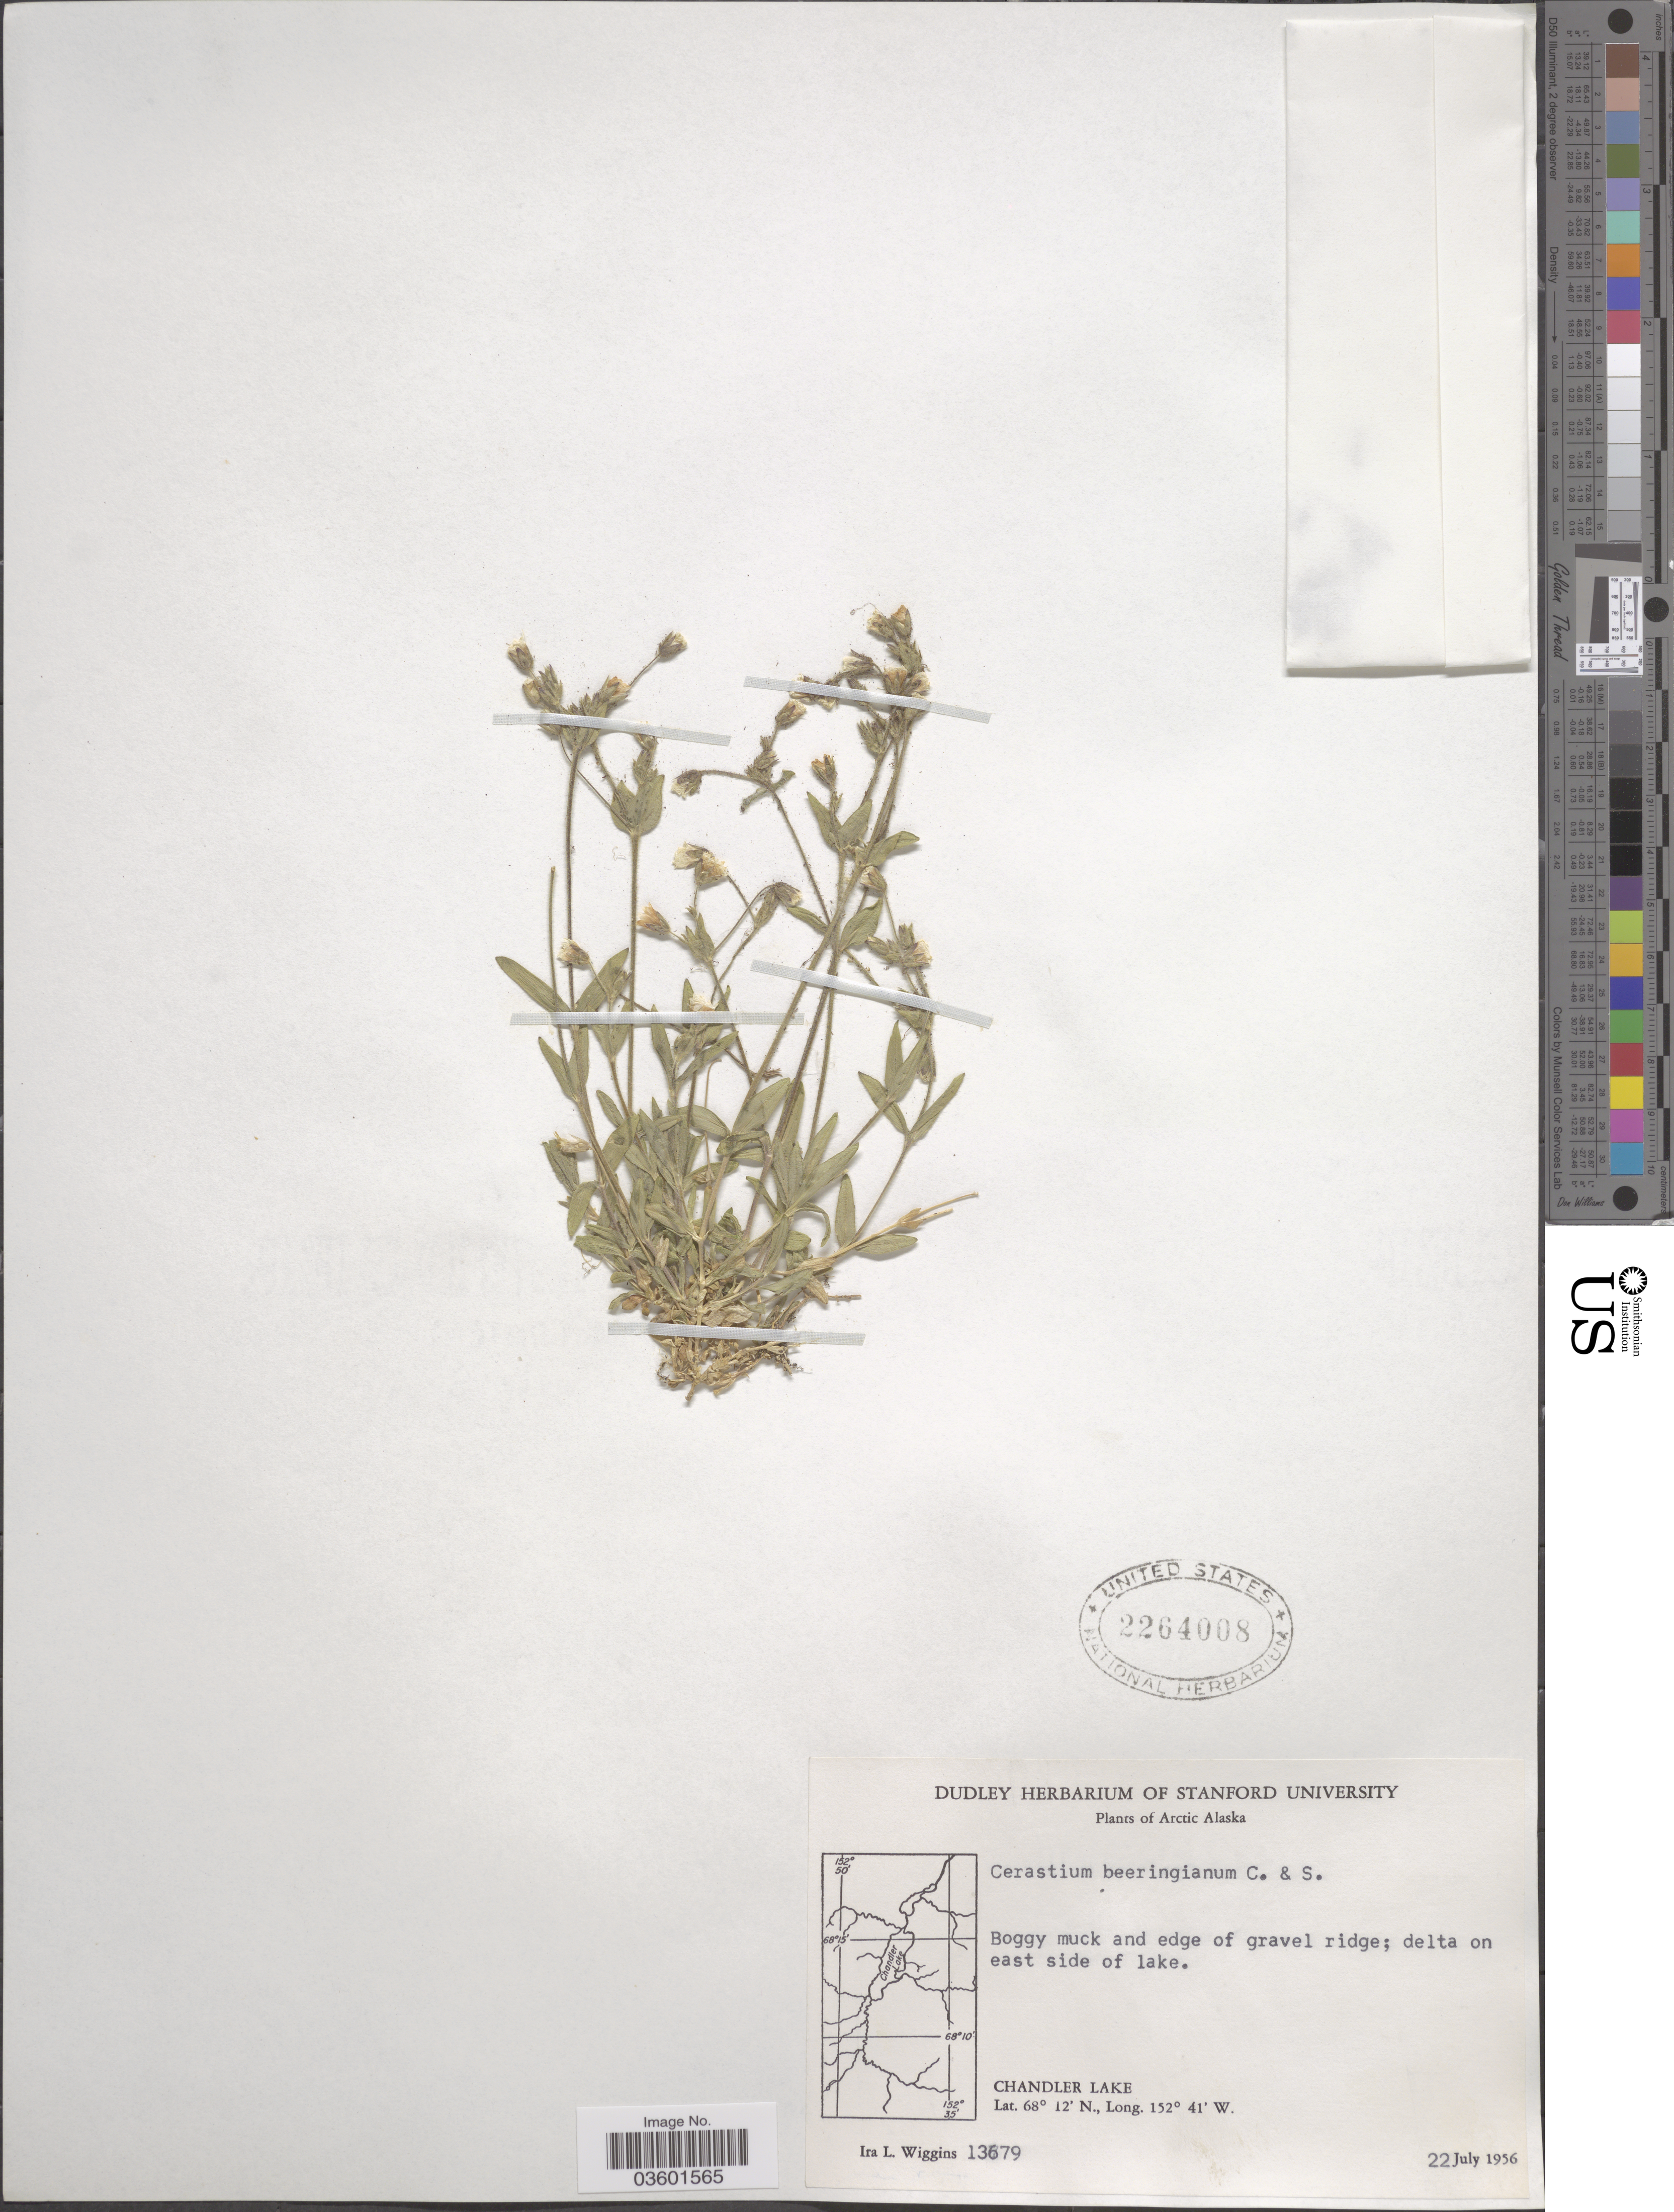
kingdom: Plantae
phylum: Tracheophyta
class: Magnoliopsida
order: Caryophyllales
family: Caryophyllaceae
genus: Cerastium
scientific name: Cerastium beeringianum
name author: Cham. & Schltdl.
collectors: I. L. Wiggins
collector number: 13679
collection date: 1956-07-22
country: United States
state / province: Alaska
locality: Arctic Alaska. Delta on east side of lake. Chandler Lake.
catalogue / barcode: US 2264008